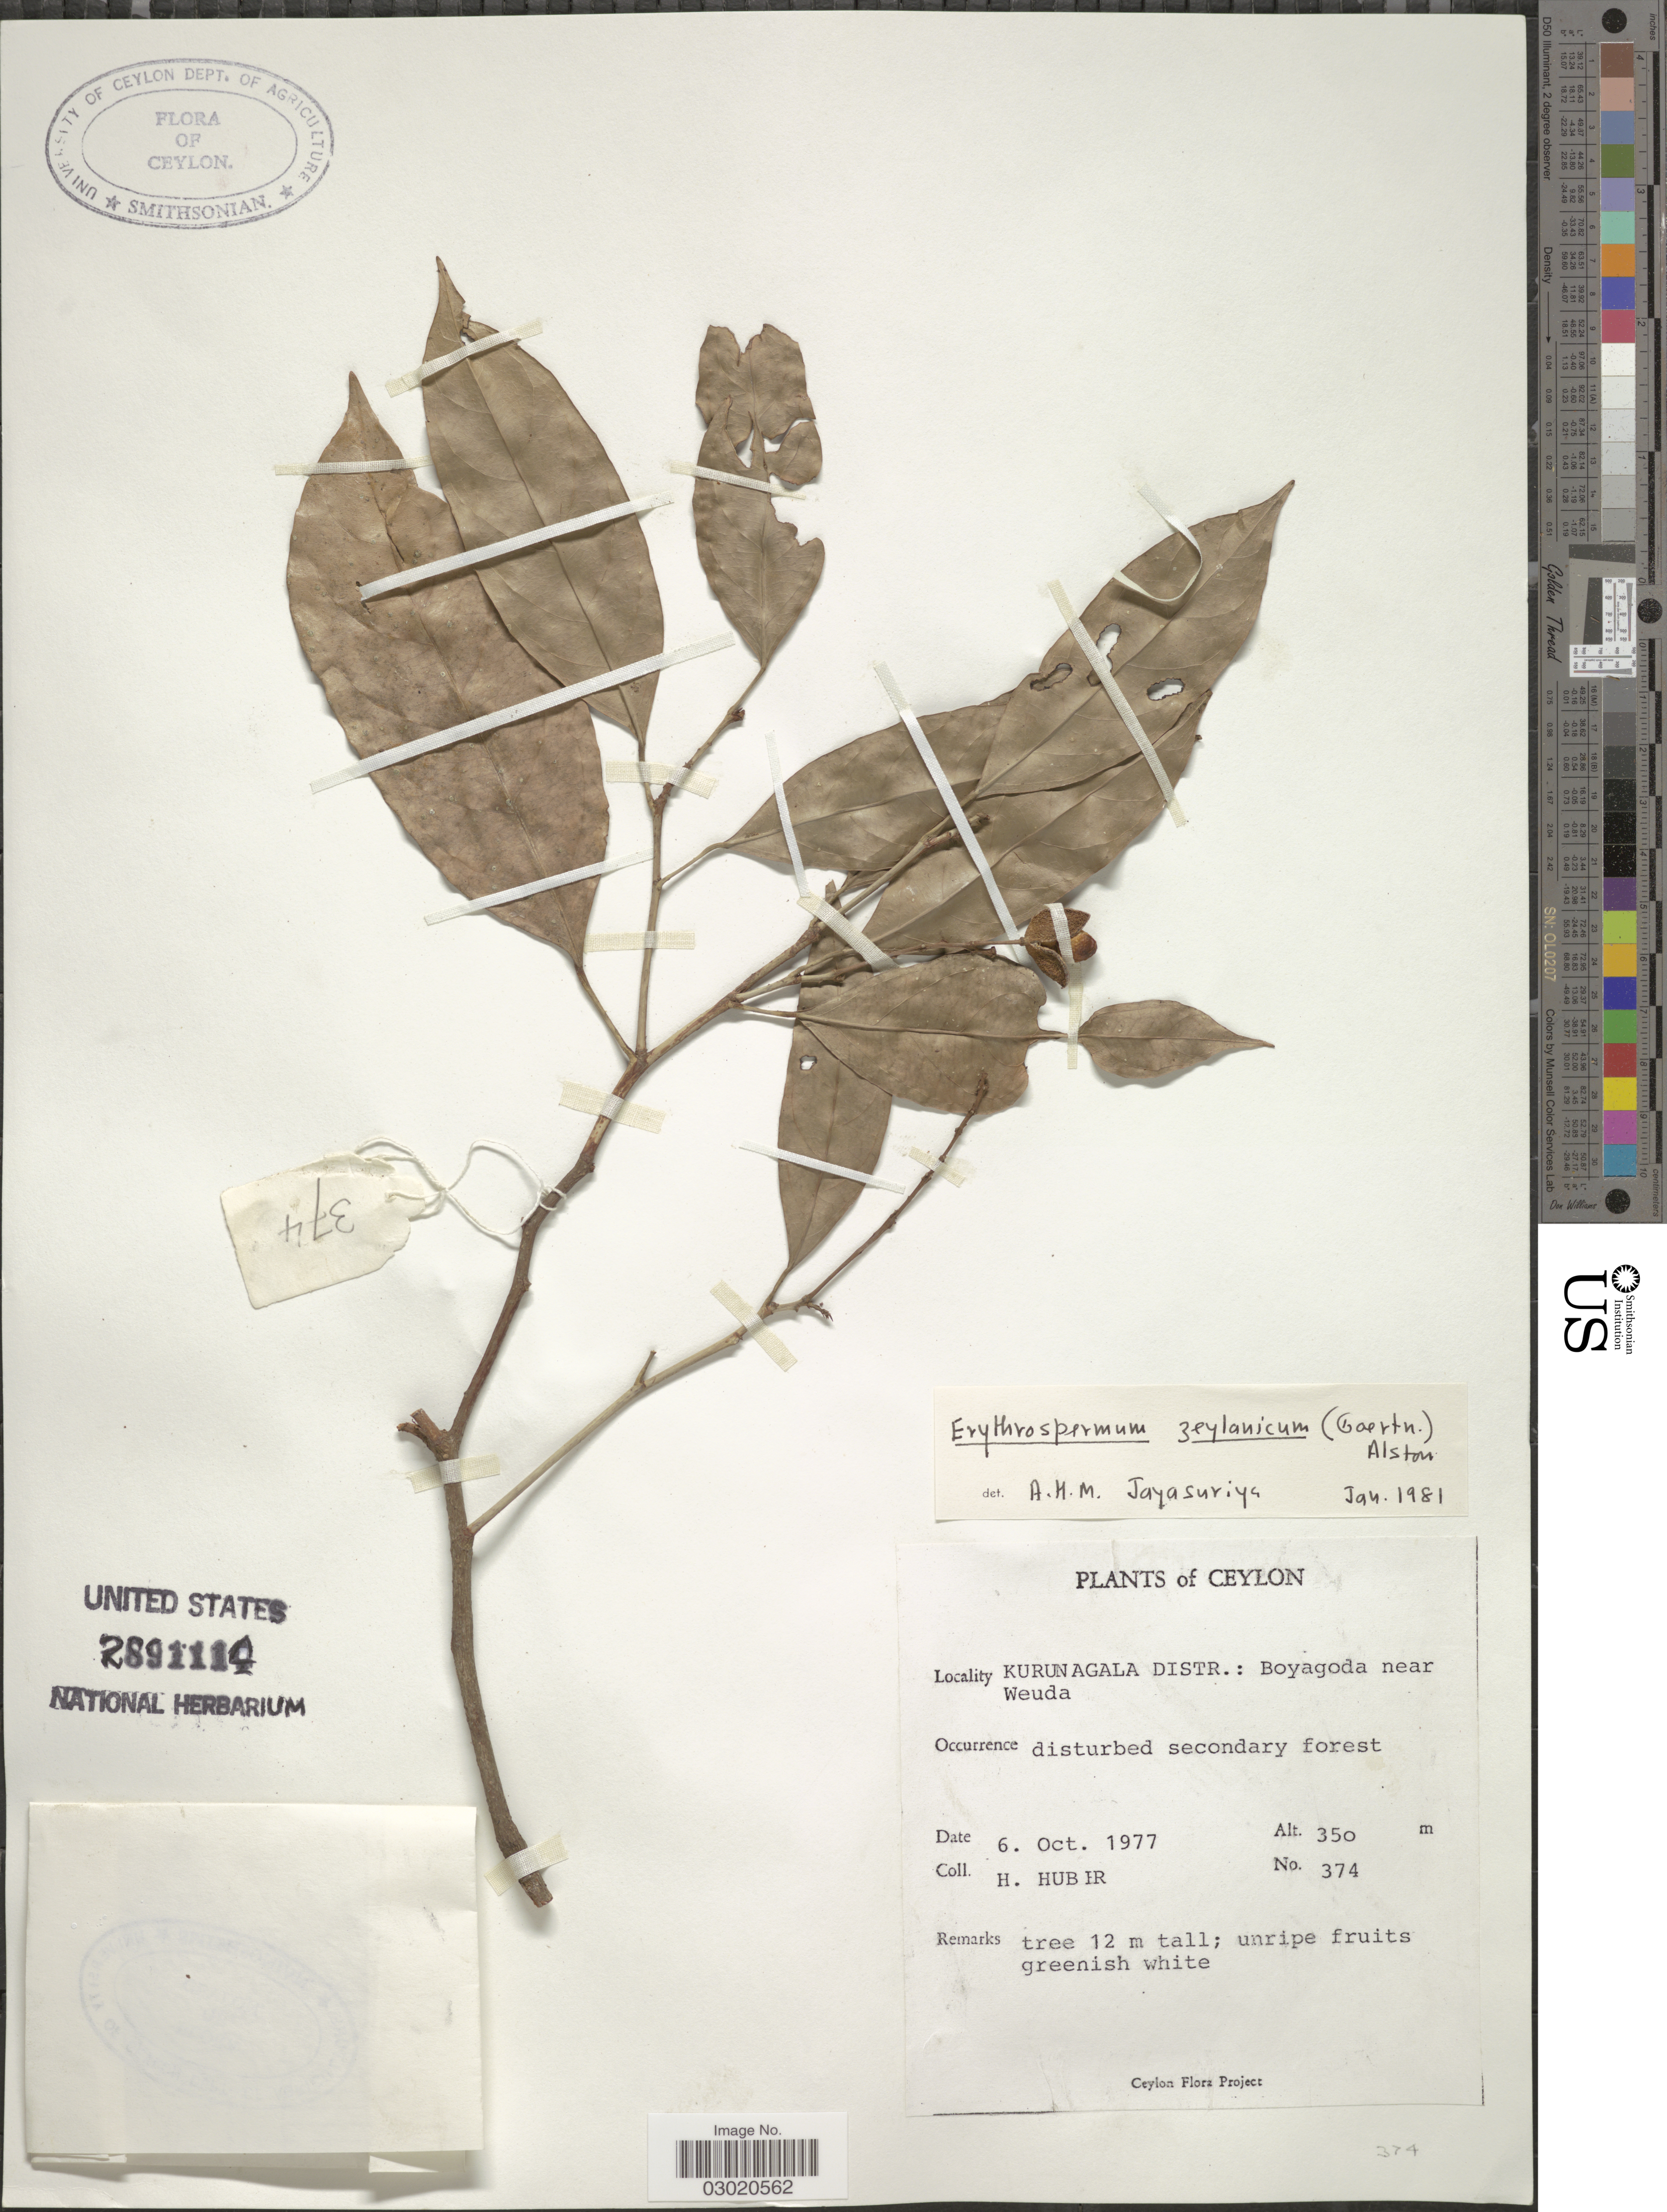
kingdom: Plantae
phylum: Tracheophyta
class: Magnoliopsida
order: Malpighiales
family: Achariaceae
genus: Erythrospermum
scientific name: Erythrospermum zeylanicum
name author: (Gaertn.) Alston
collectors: H. Huber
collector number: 374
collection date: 1977-10-06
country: Sri Lanka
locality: Ceylon, Kurunagala Distr.: Boyagoda near Weuda.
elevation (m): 350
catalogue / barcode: US 2891114